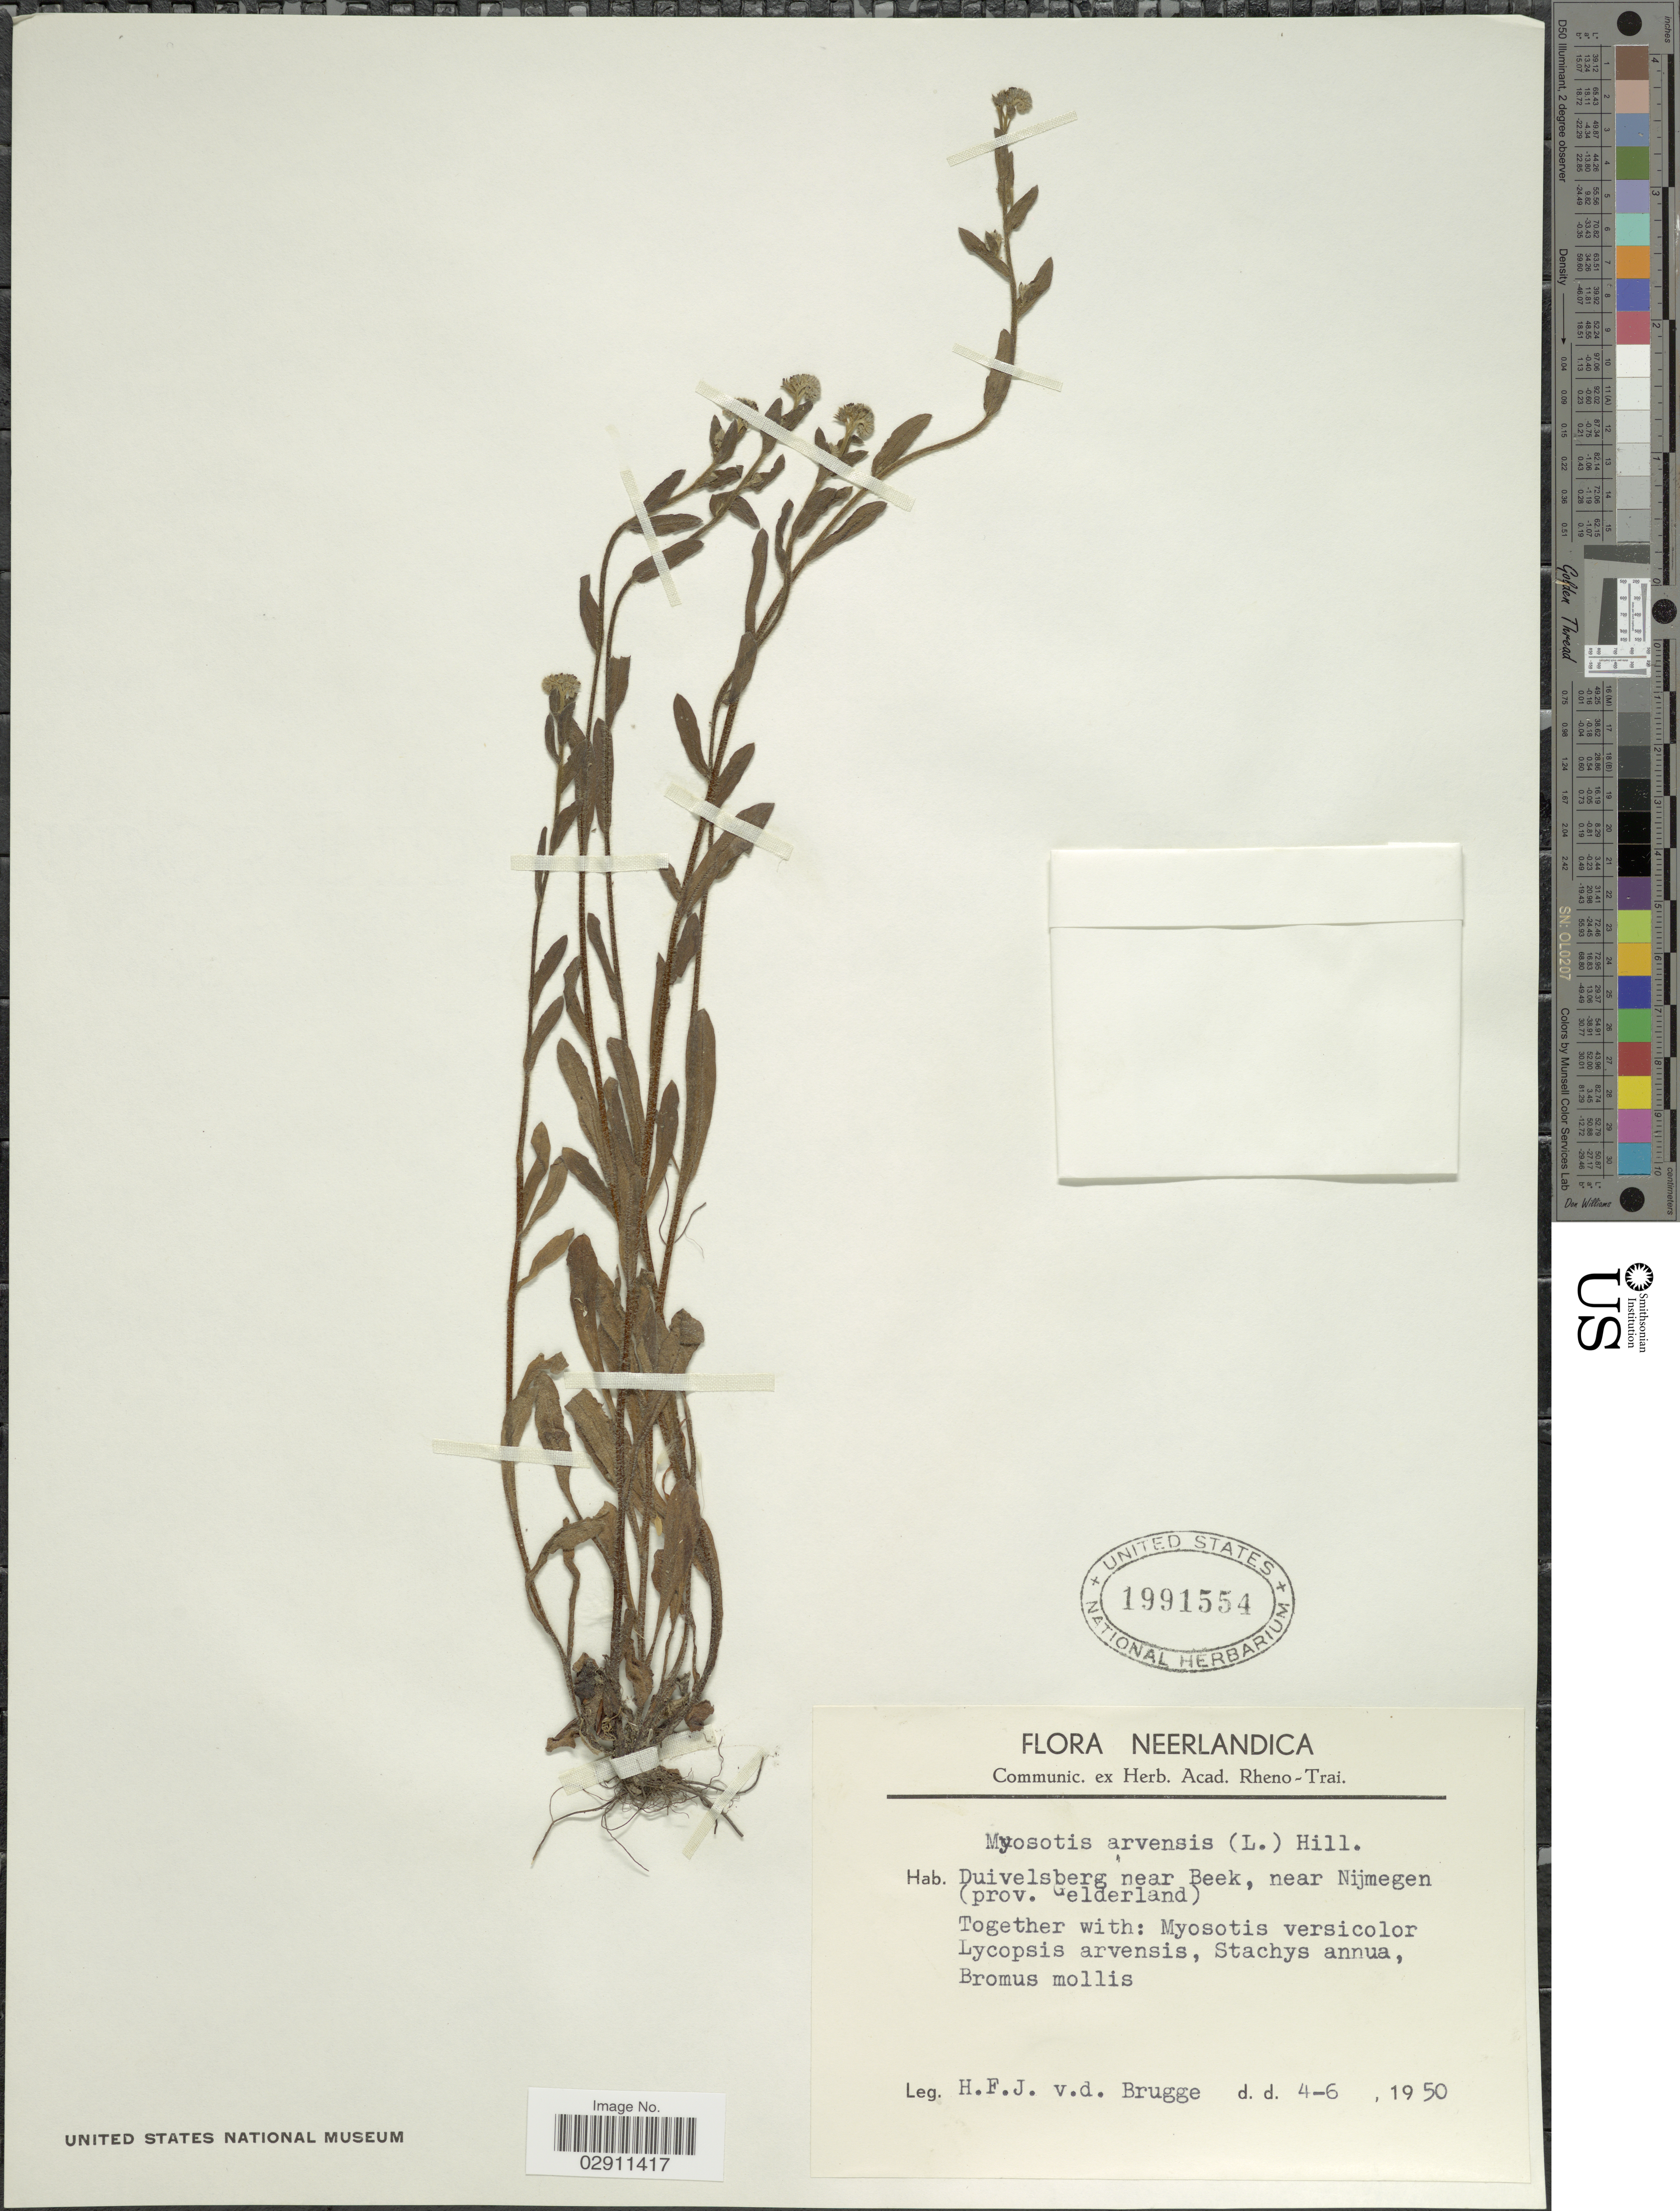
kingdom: Plantae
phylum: Tracheophyta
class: Magnoliopsida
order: Boraginales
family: Boraginaceae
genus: Myosotis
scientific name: Myosotis arvensis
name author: (L.) Hill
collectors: H. Brugge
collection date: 1950-06-04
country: Netherlands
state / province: Gelderland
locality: Neerlandica, Duivelsberg near Beek, near Nijmegen (prov. Gelderland).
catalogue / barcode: US 1991554